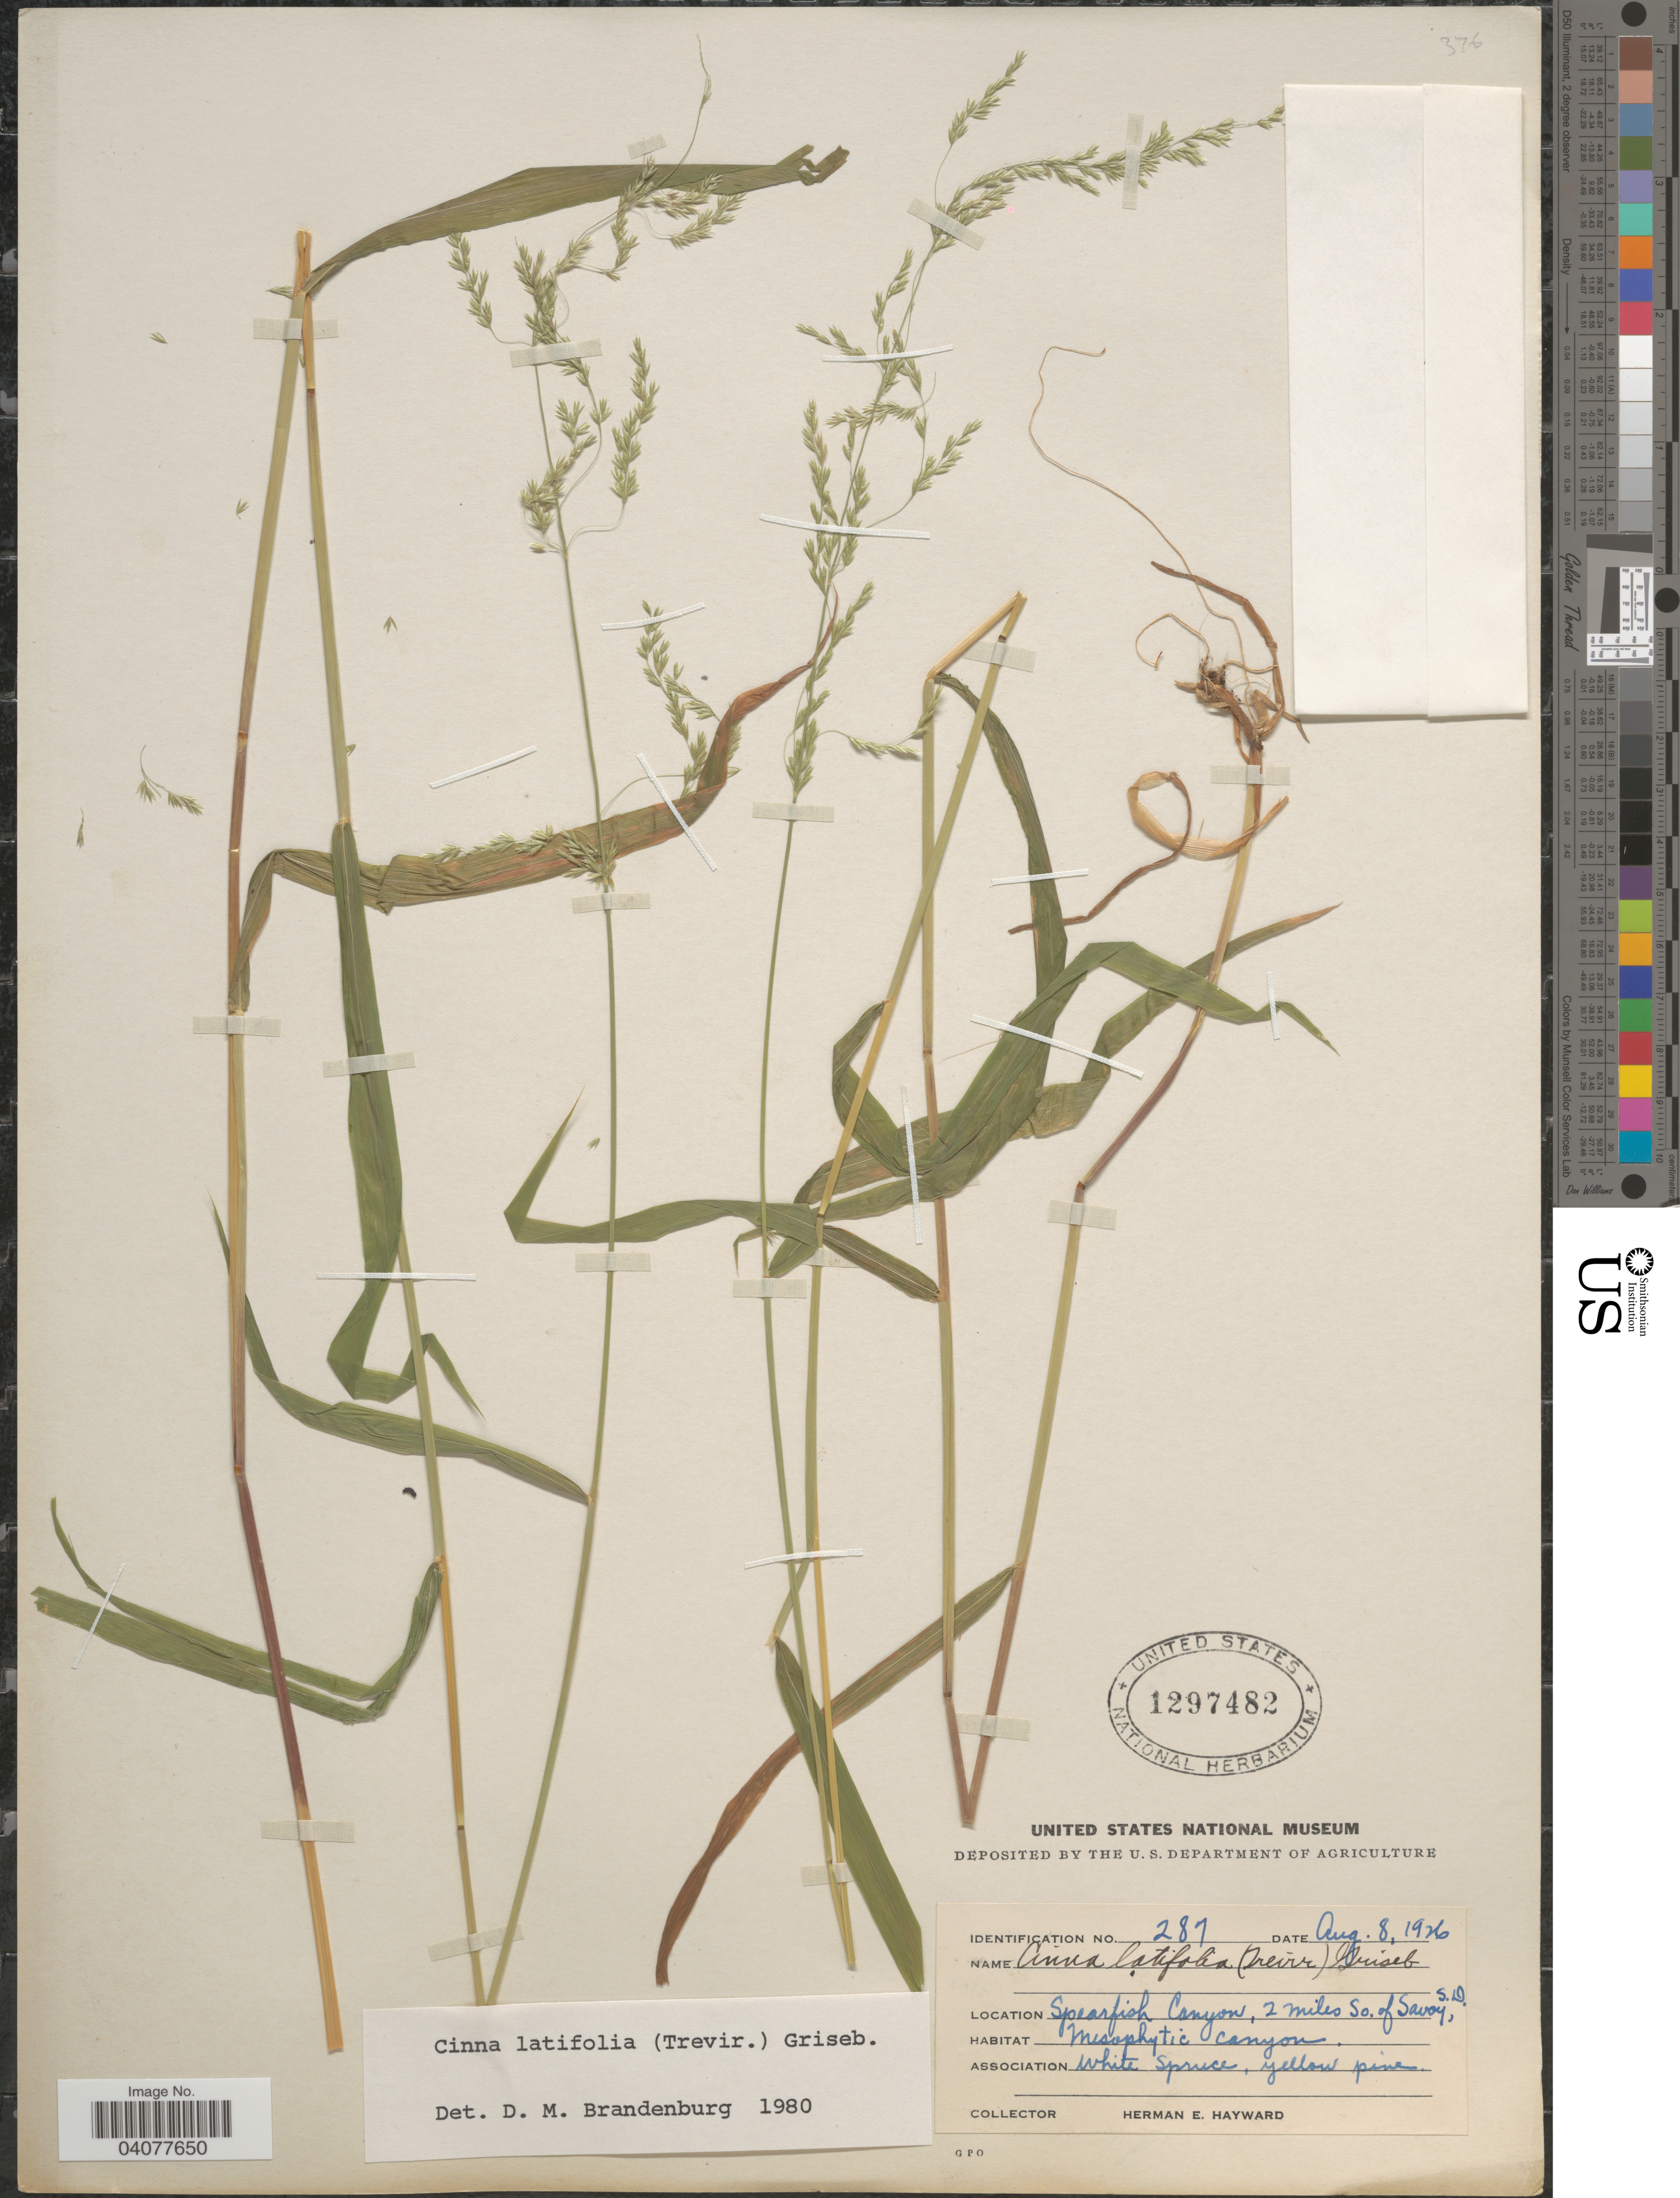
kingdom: Plantae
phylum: Tracheophyta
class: Liliopsida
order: Poales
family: Poaceae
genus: Cinna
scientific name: Cinna latifolia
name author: (Trevir. ex Goeppert) Griseb.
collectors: H. Hayward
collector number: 287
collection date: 1926-08-08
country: United States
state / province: South Dakota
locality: Spearfish Canyon, 2 miles So. of Savoy.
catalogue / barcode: US 1297482